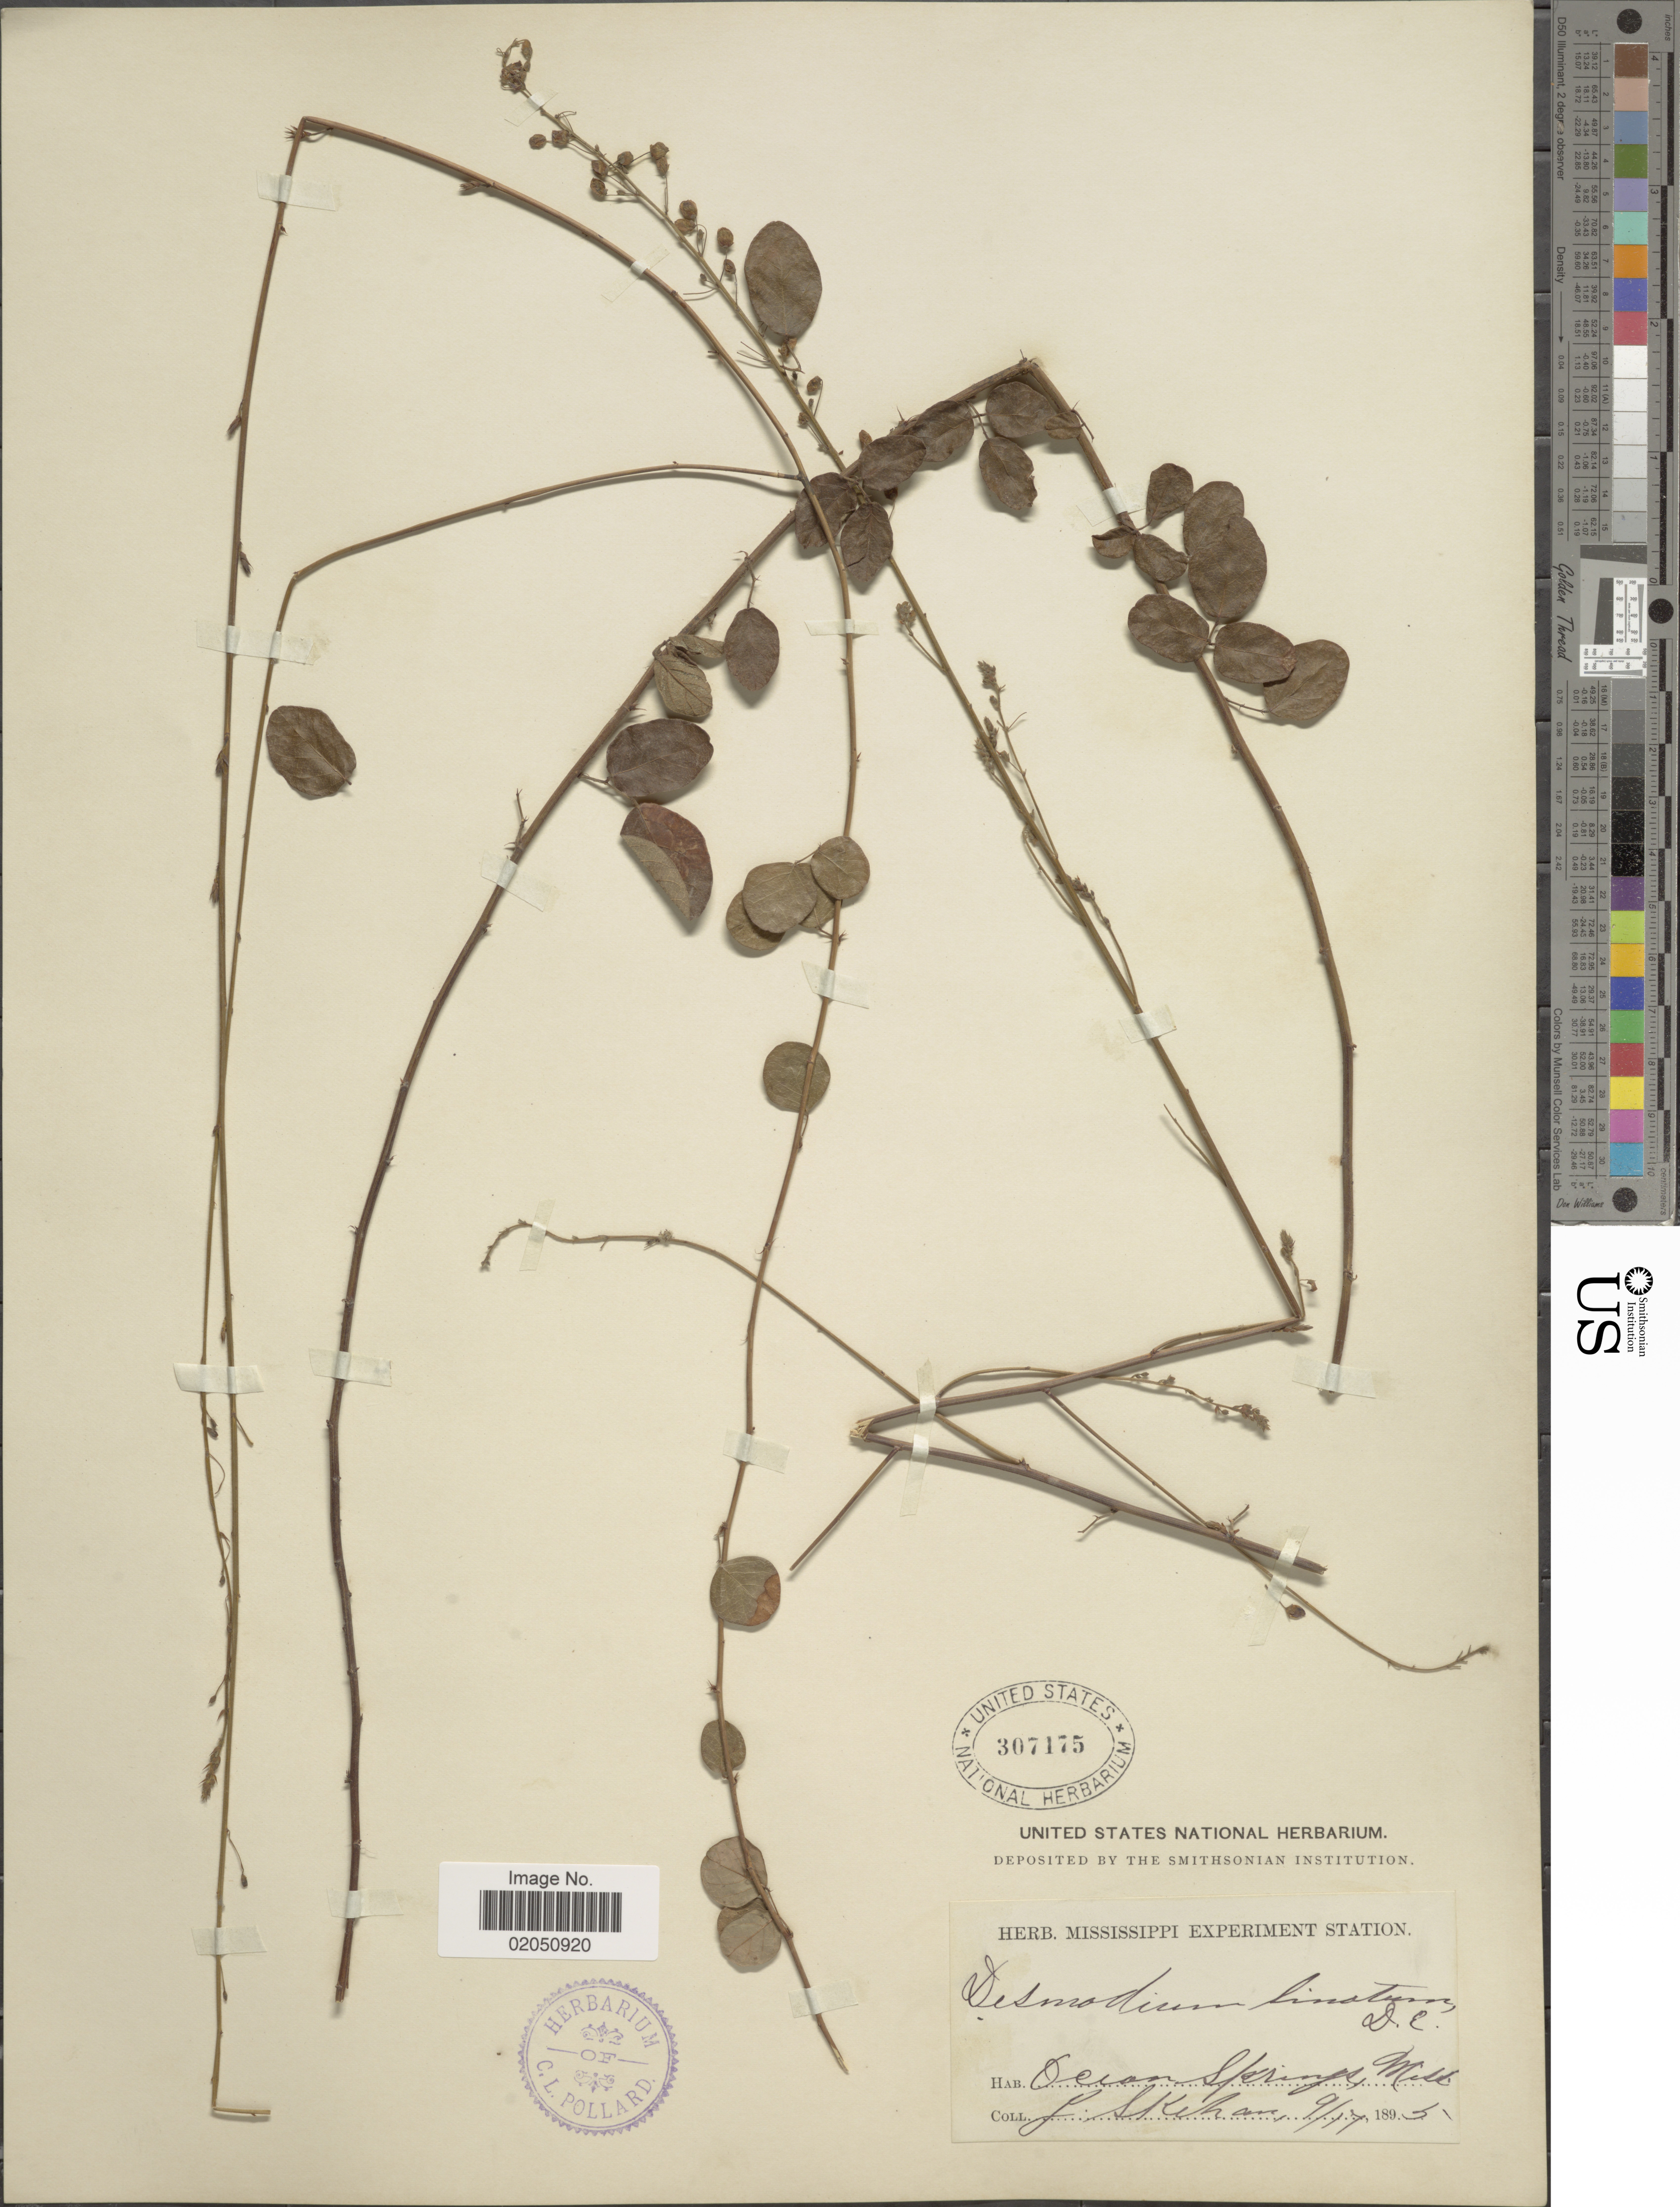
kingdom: Plantae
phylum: Tracheophyta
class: Magnoliopsida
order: Fabales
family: Fabaceae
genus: Desmodium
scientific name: Desmodium lineatum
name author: DC.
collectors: J. Skehan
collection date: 1895-09-17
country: United States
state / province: Mississippi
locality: Ocean Springs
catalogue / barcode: US 307175